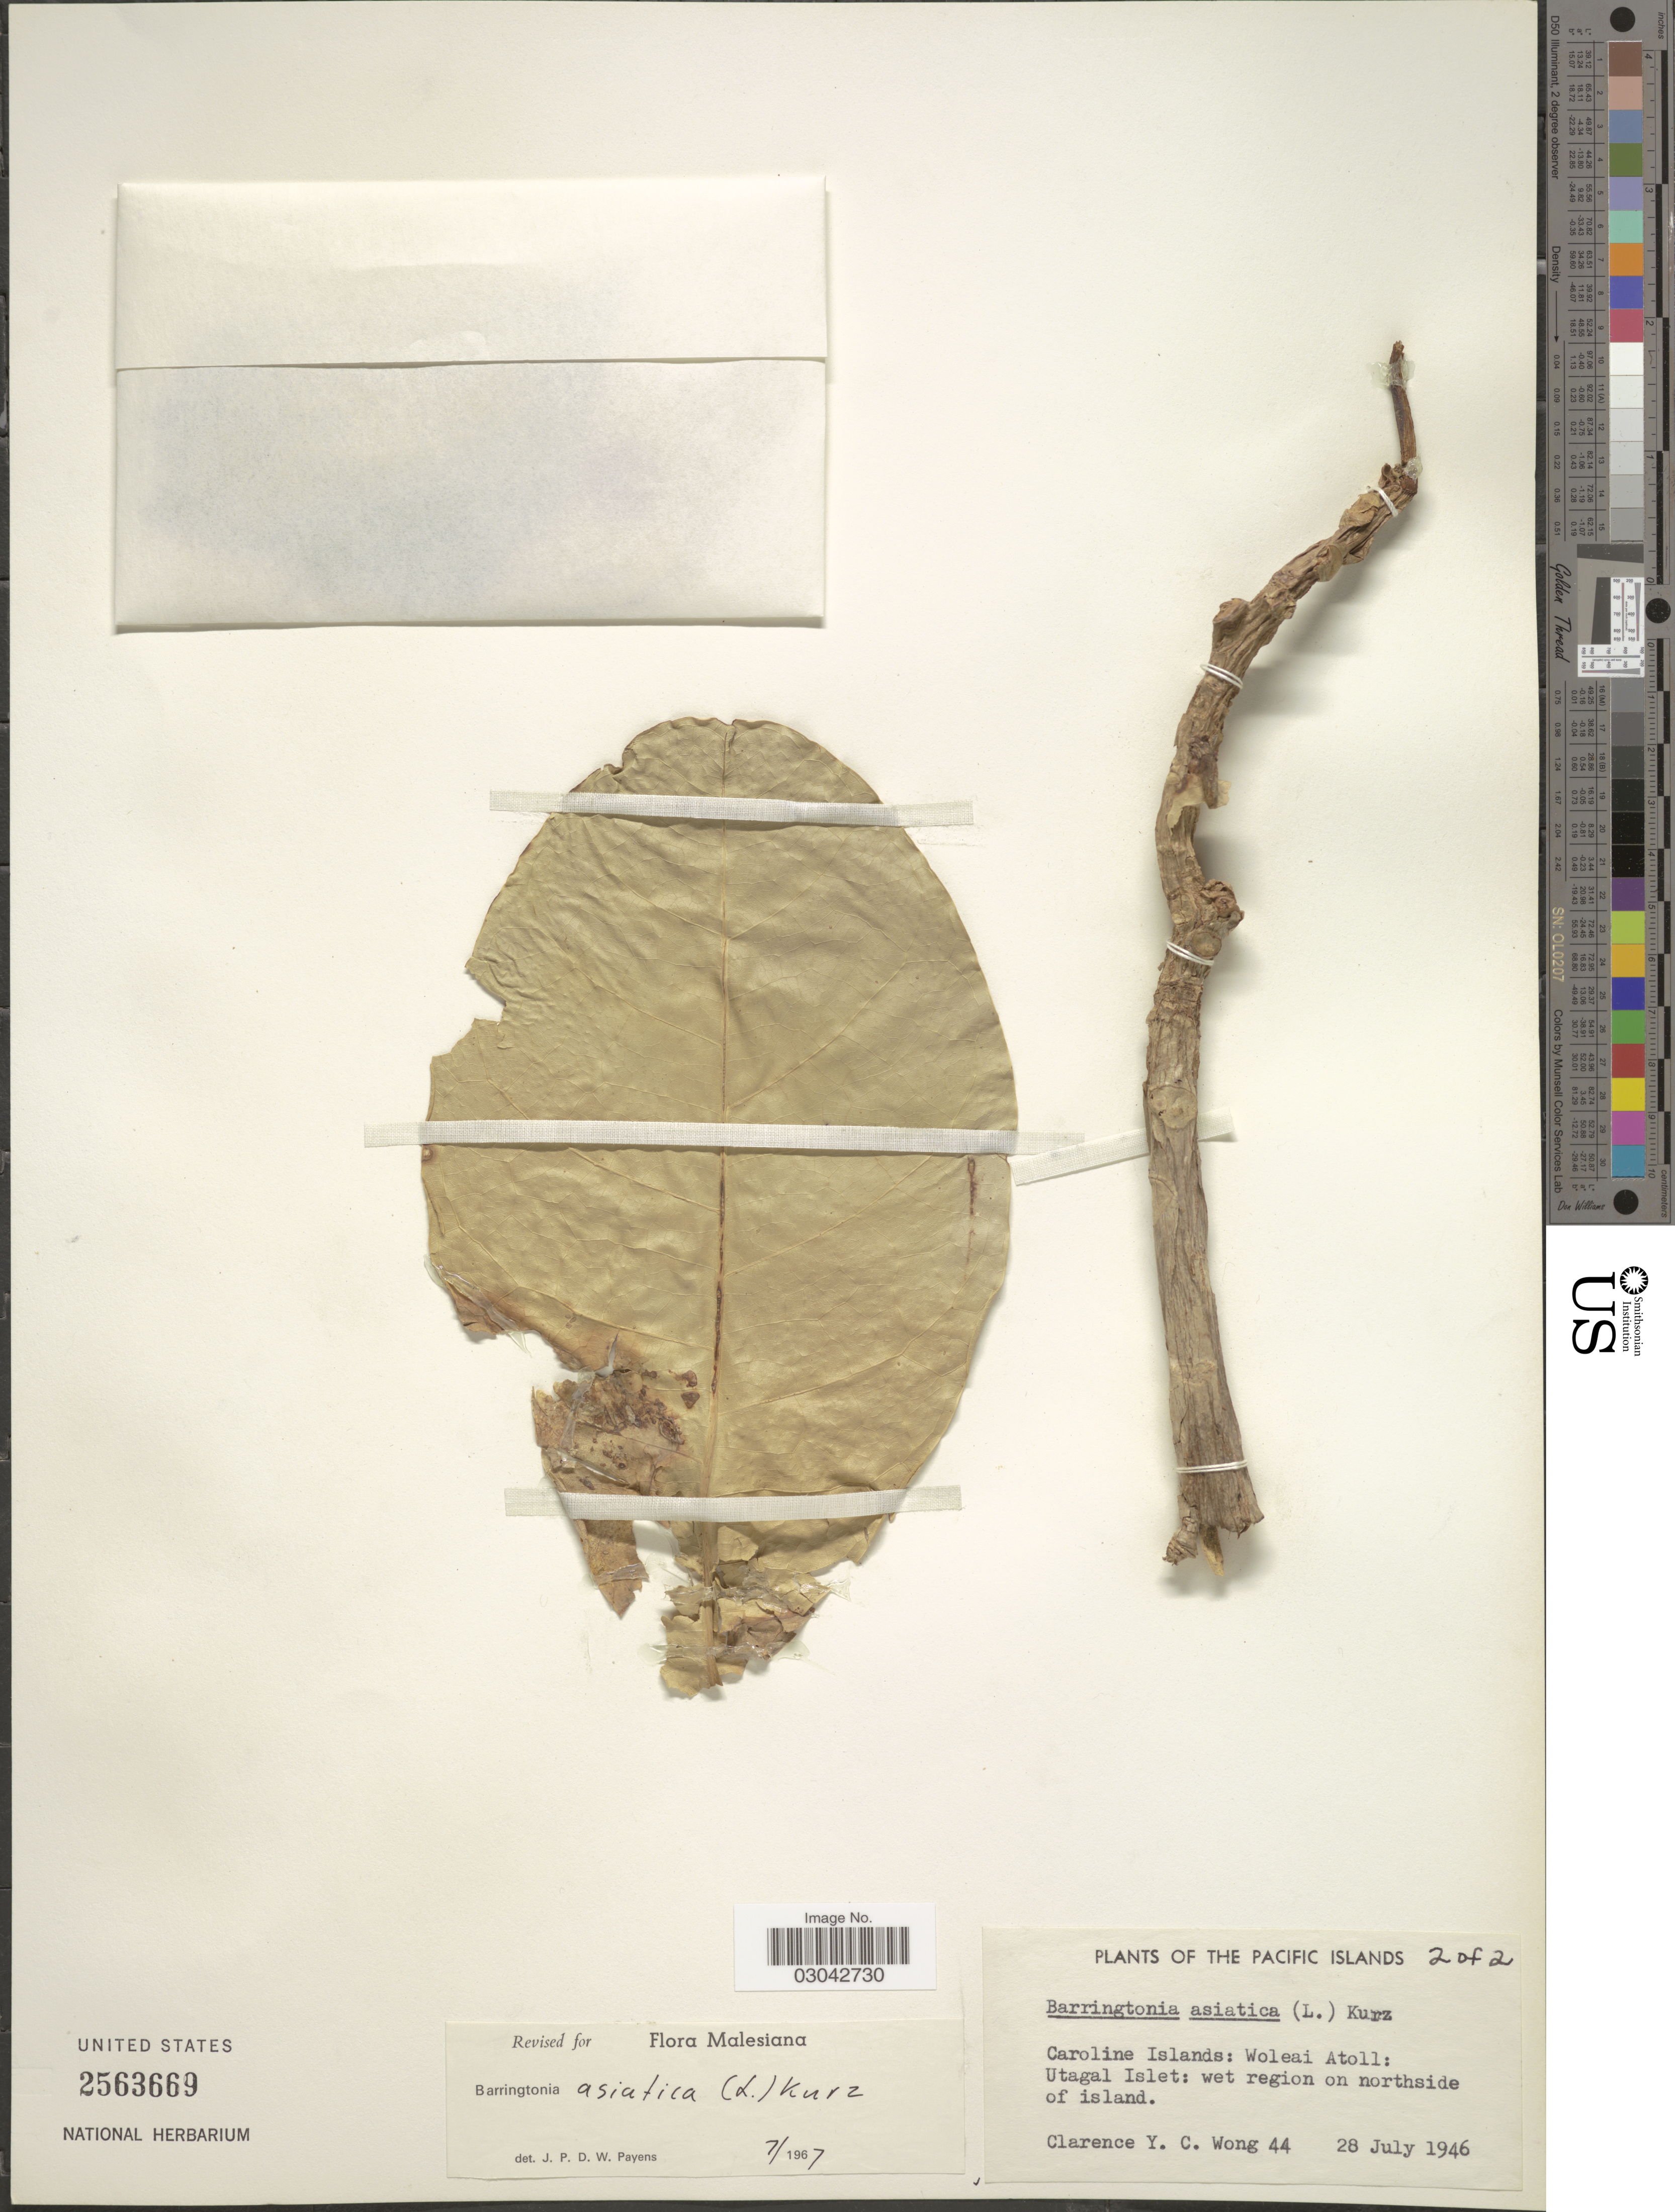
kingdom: Plantae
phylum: Tracheophyta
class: Magnoliopsida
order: Ericales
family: Lecythidaceae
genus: Barringtonia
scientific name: Barringtonia asiatica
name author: (L.) Kurz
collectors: C. Y. C. Wong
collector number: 44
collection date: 1946-07-28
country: Micronesia, Federated States of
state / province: Yap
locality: Pacific Islands. Caroline Islands: Woleia Atoll: Utagal Islet: wet region on northside of island.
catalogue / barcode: US 2563669